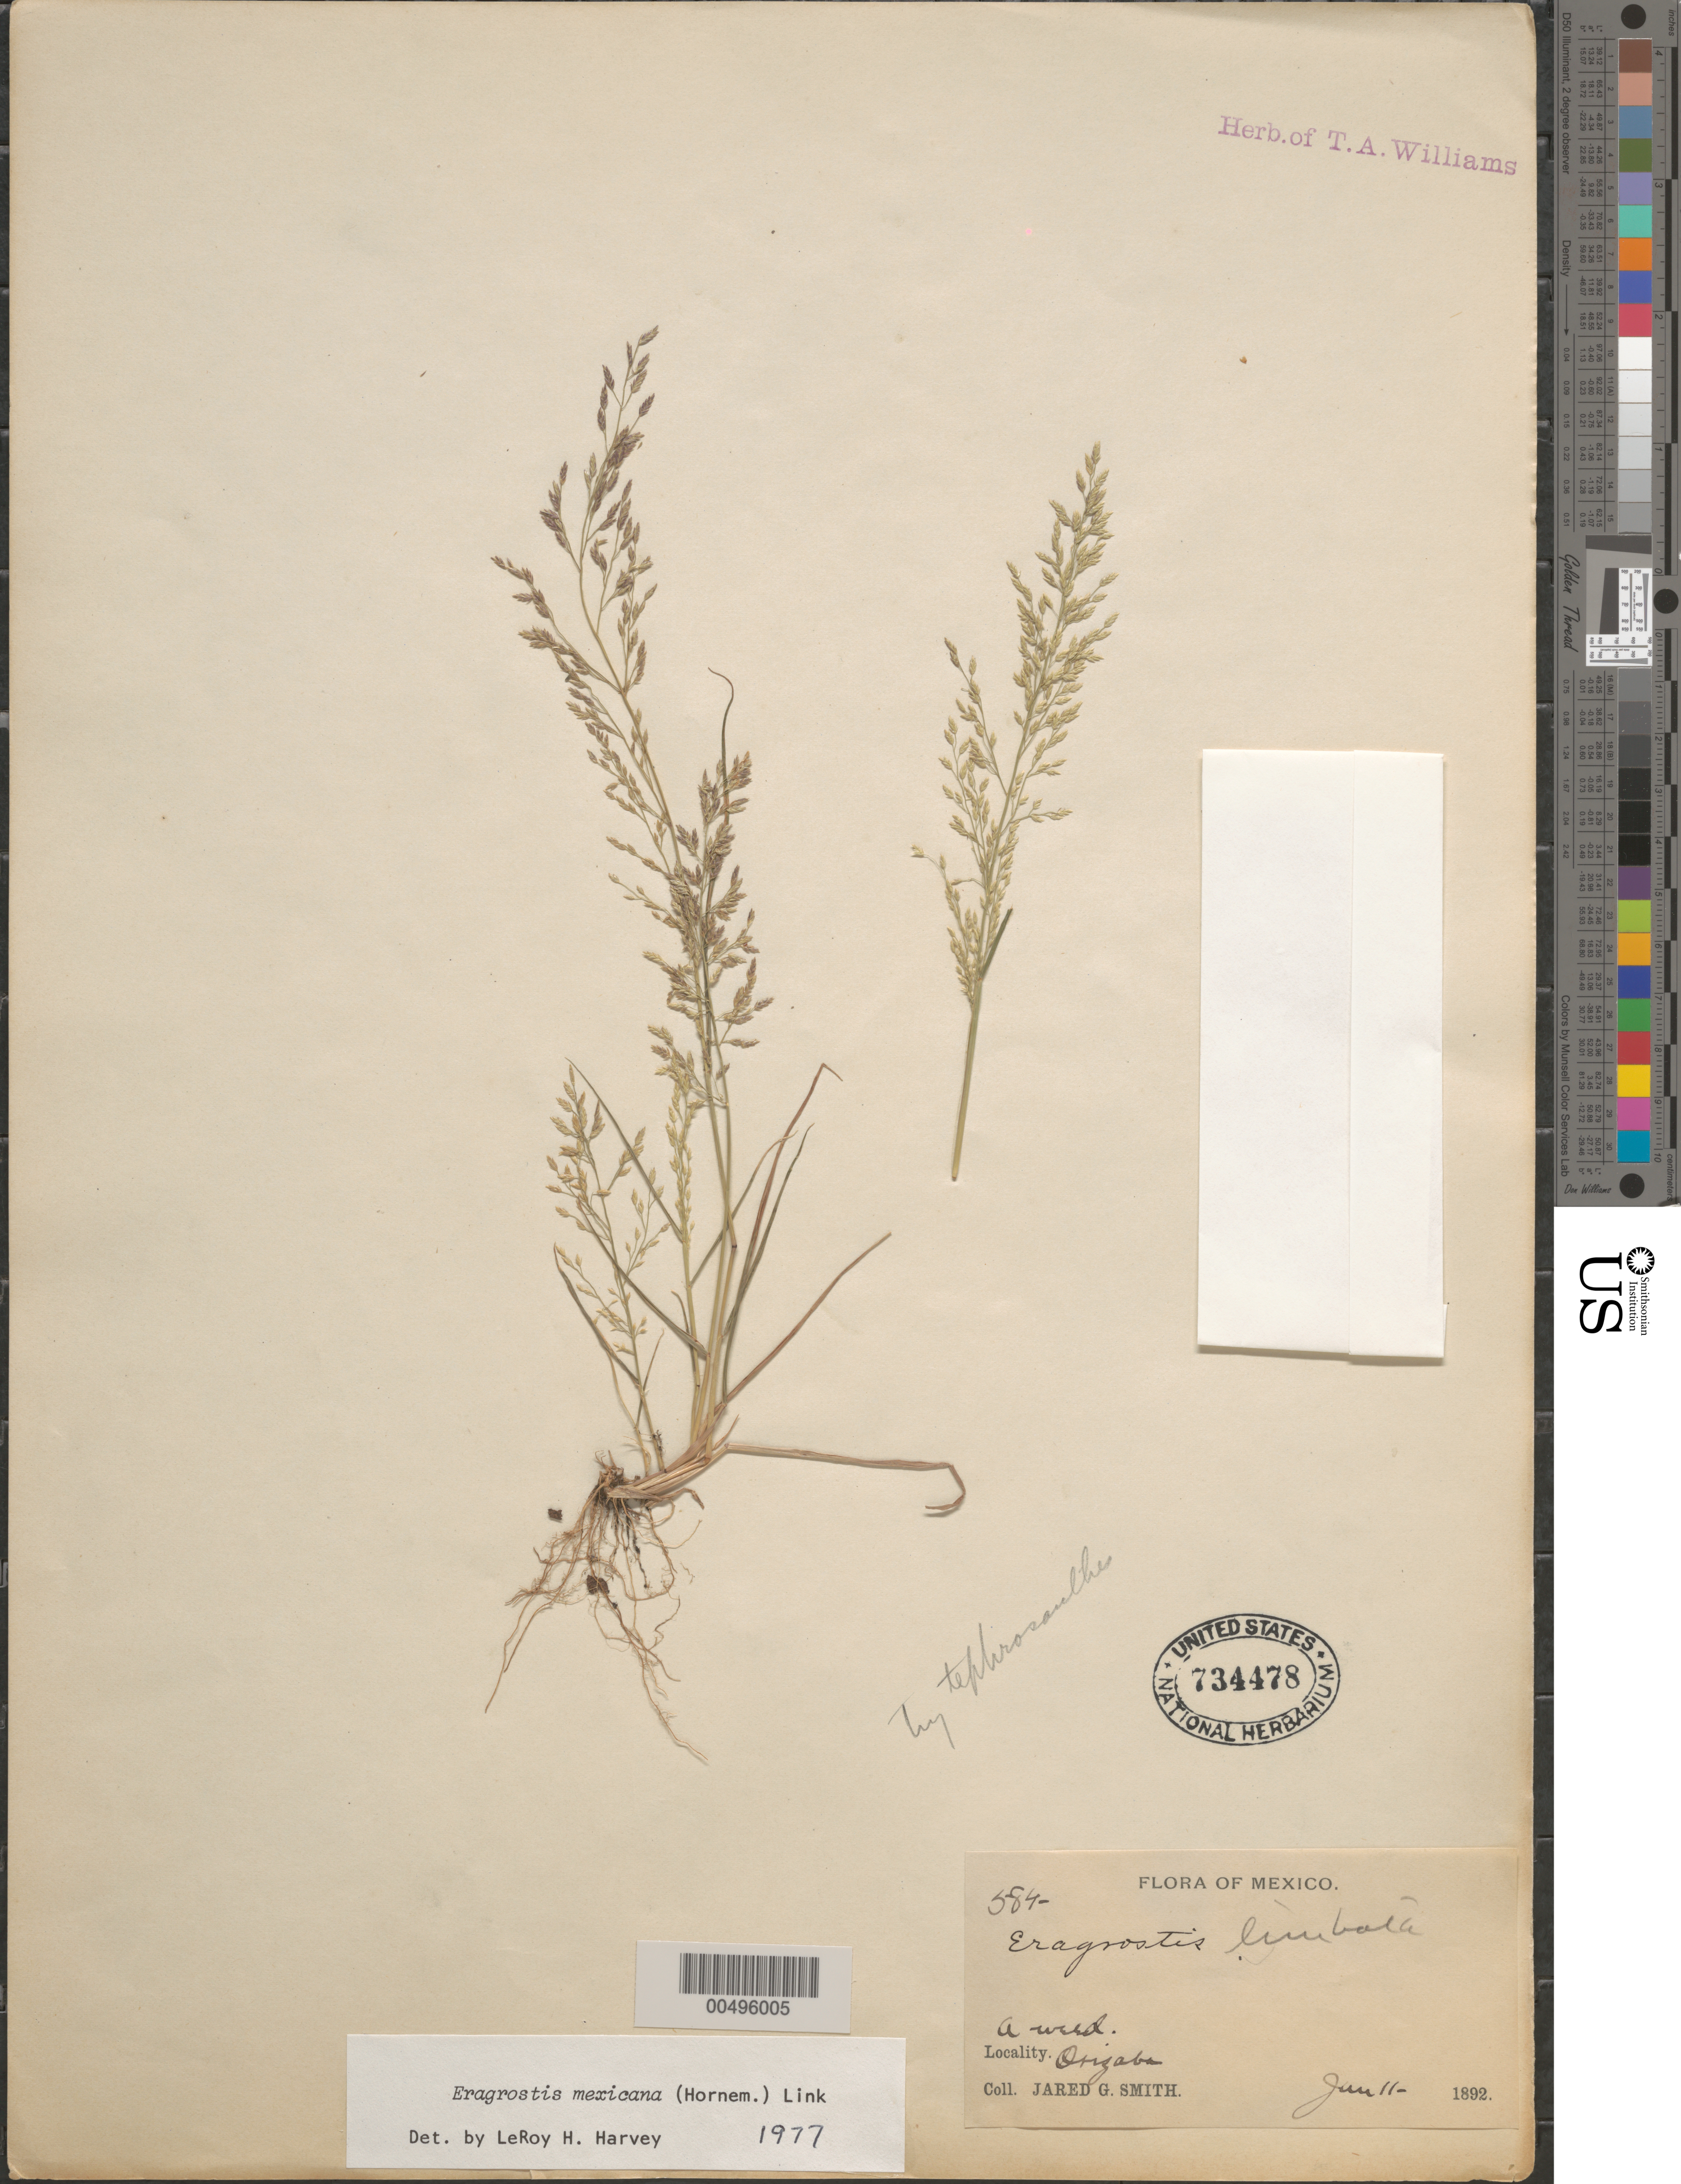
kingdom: Plantae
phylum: Tracheophyta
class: Liliopsida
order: Poales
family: Poaceae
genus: Eragrostis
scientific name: Eragrostis mexicana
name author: (Hornem.) Link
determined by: Harvey, L. H.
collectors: J. G. Smith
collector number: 584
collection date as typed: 11 Jun 1892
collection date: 1892-06-11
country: Mexico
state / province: Veracruz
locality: Orizaba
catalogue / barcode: US 734478